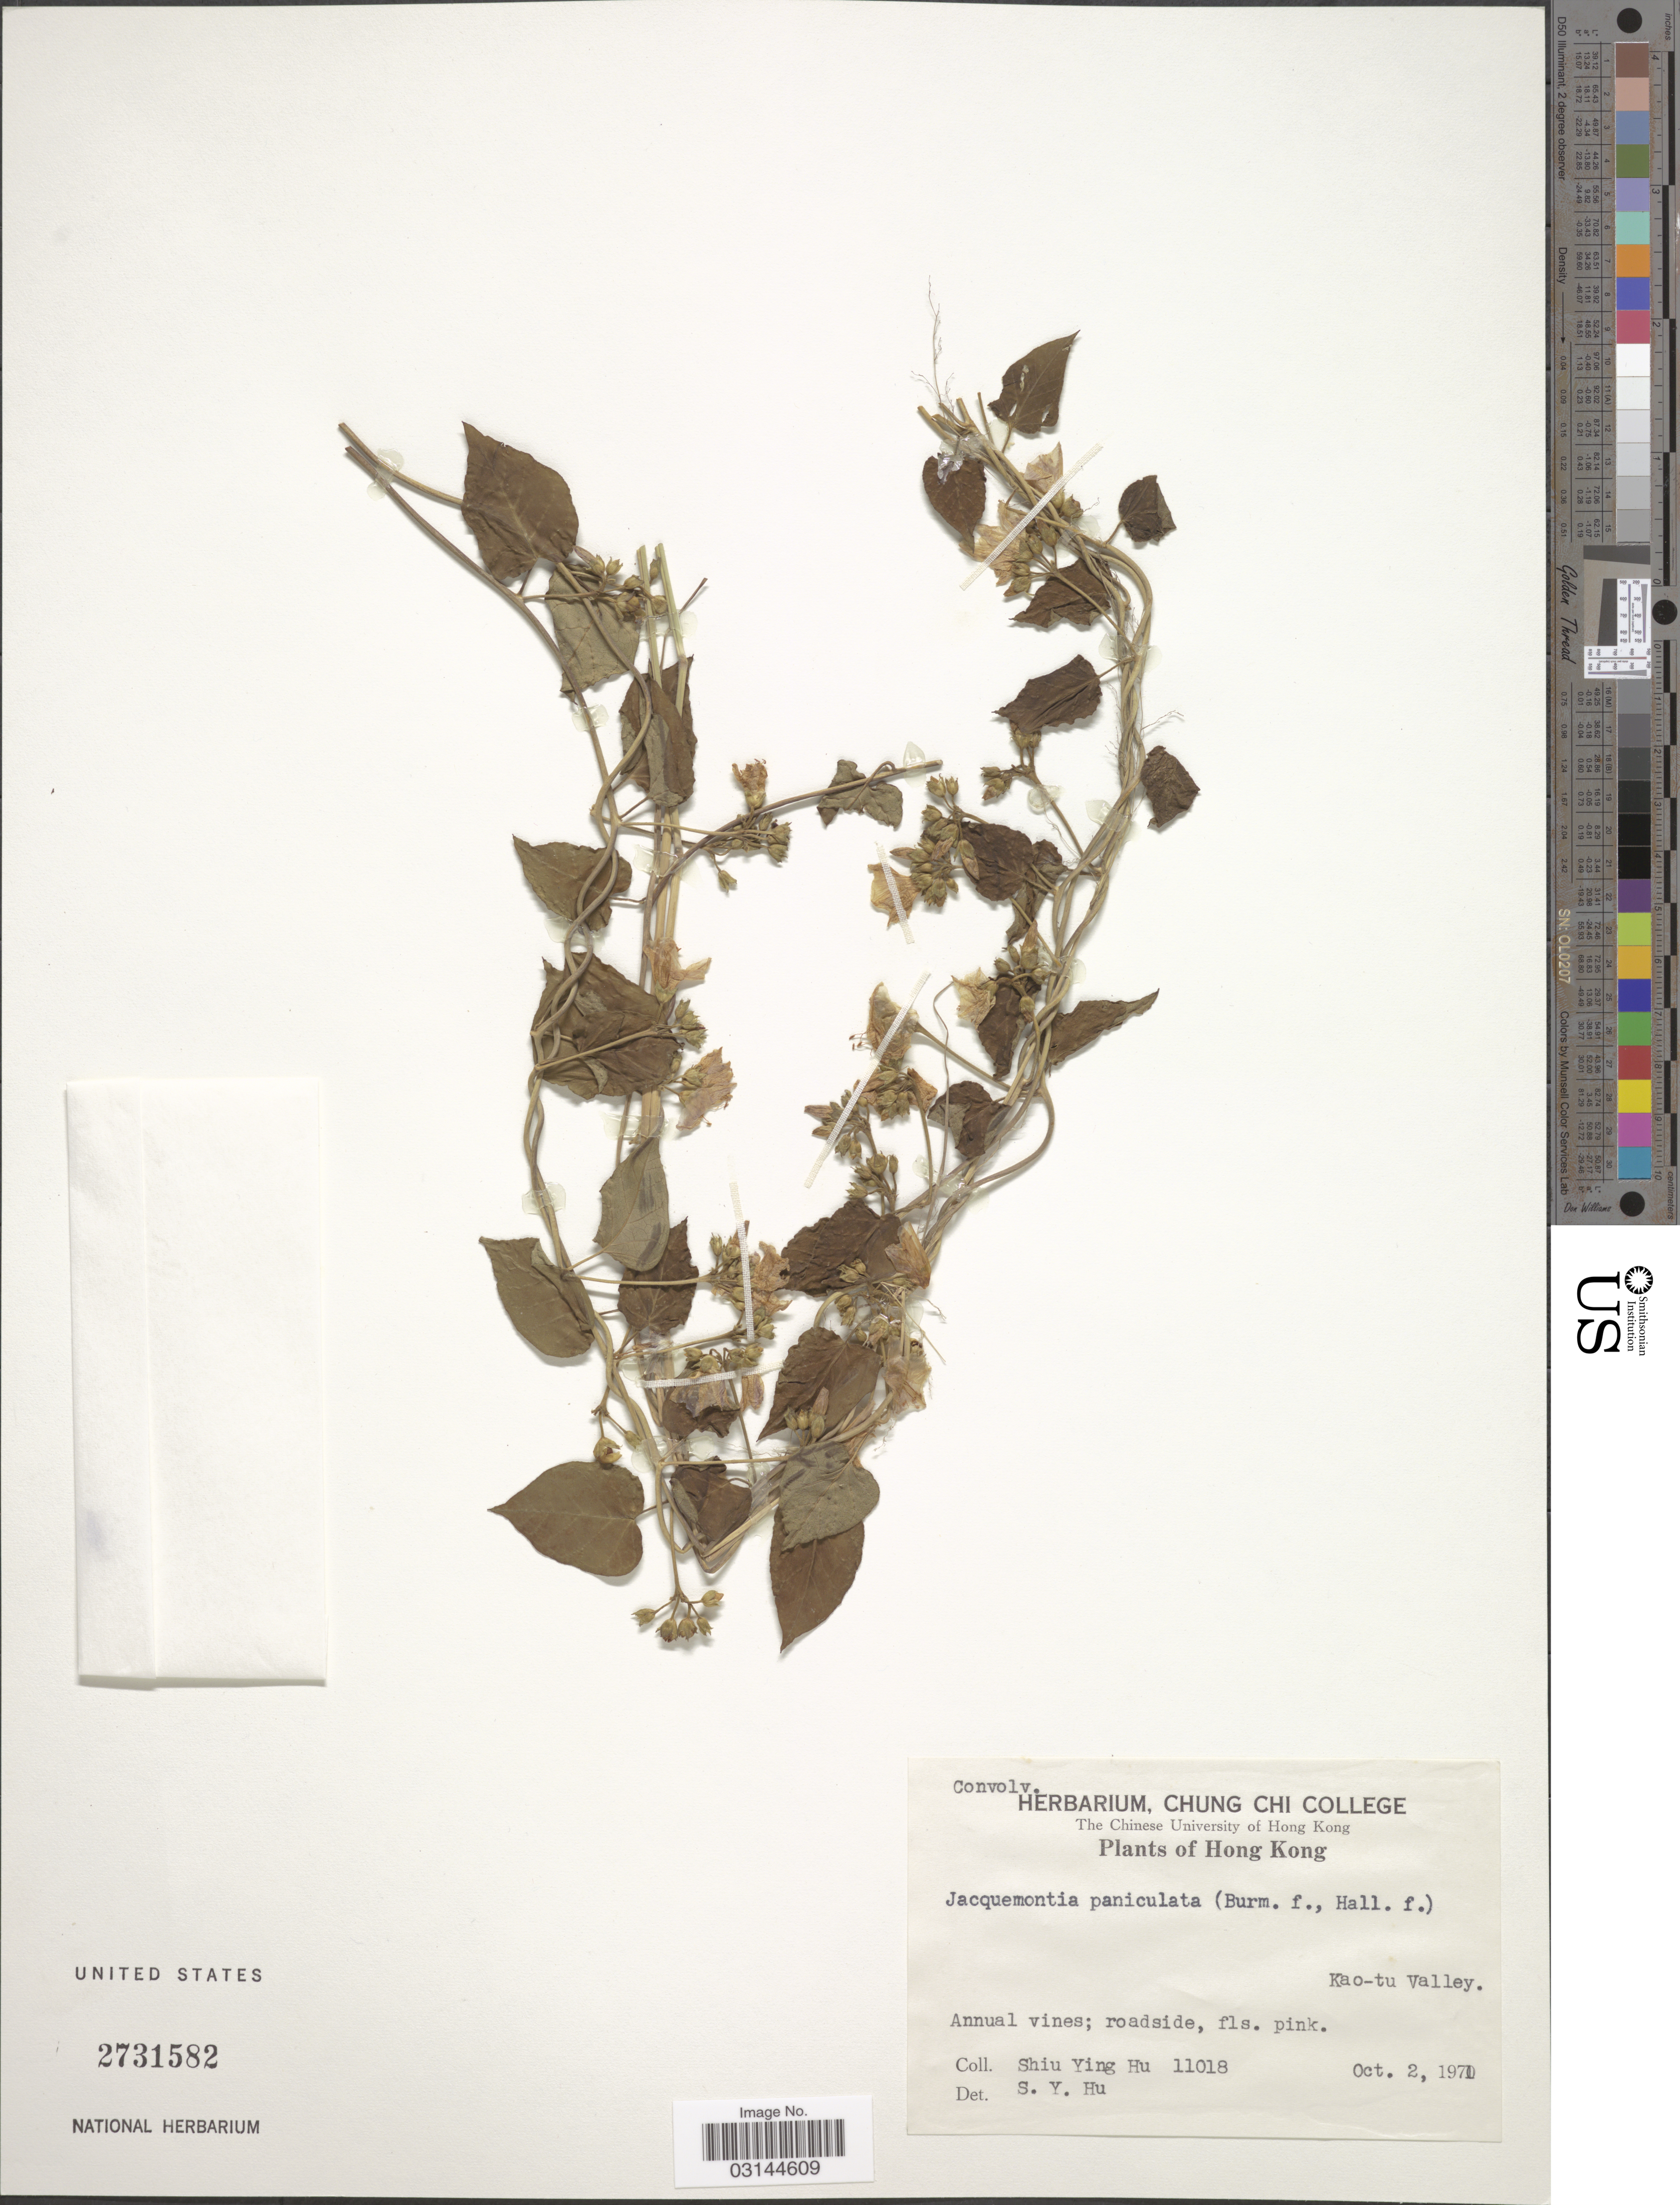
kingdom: Plantae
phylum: Tracheophyta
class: Magnoliopsida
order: Solanales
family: Convolvulaceae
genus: Jacquemontia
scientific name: Jacquemontia paniculata var. tomentosa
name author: (Warb.) Ooststr.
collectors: S. Y. Hu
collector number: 11018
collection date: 1970-10-02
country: China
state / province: Hong Kong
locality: Kao-tu Valley.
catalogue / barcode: US 2731582